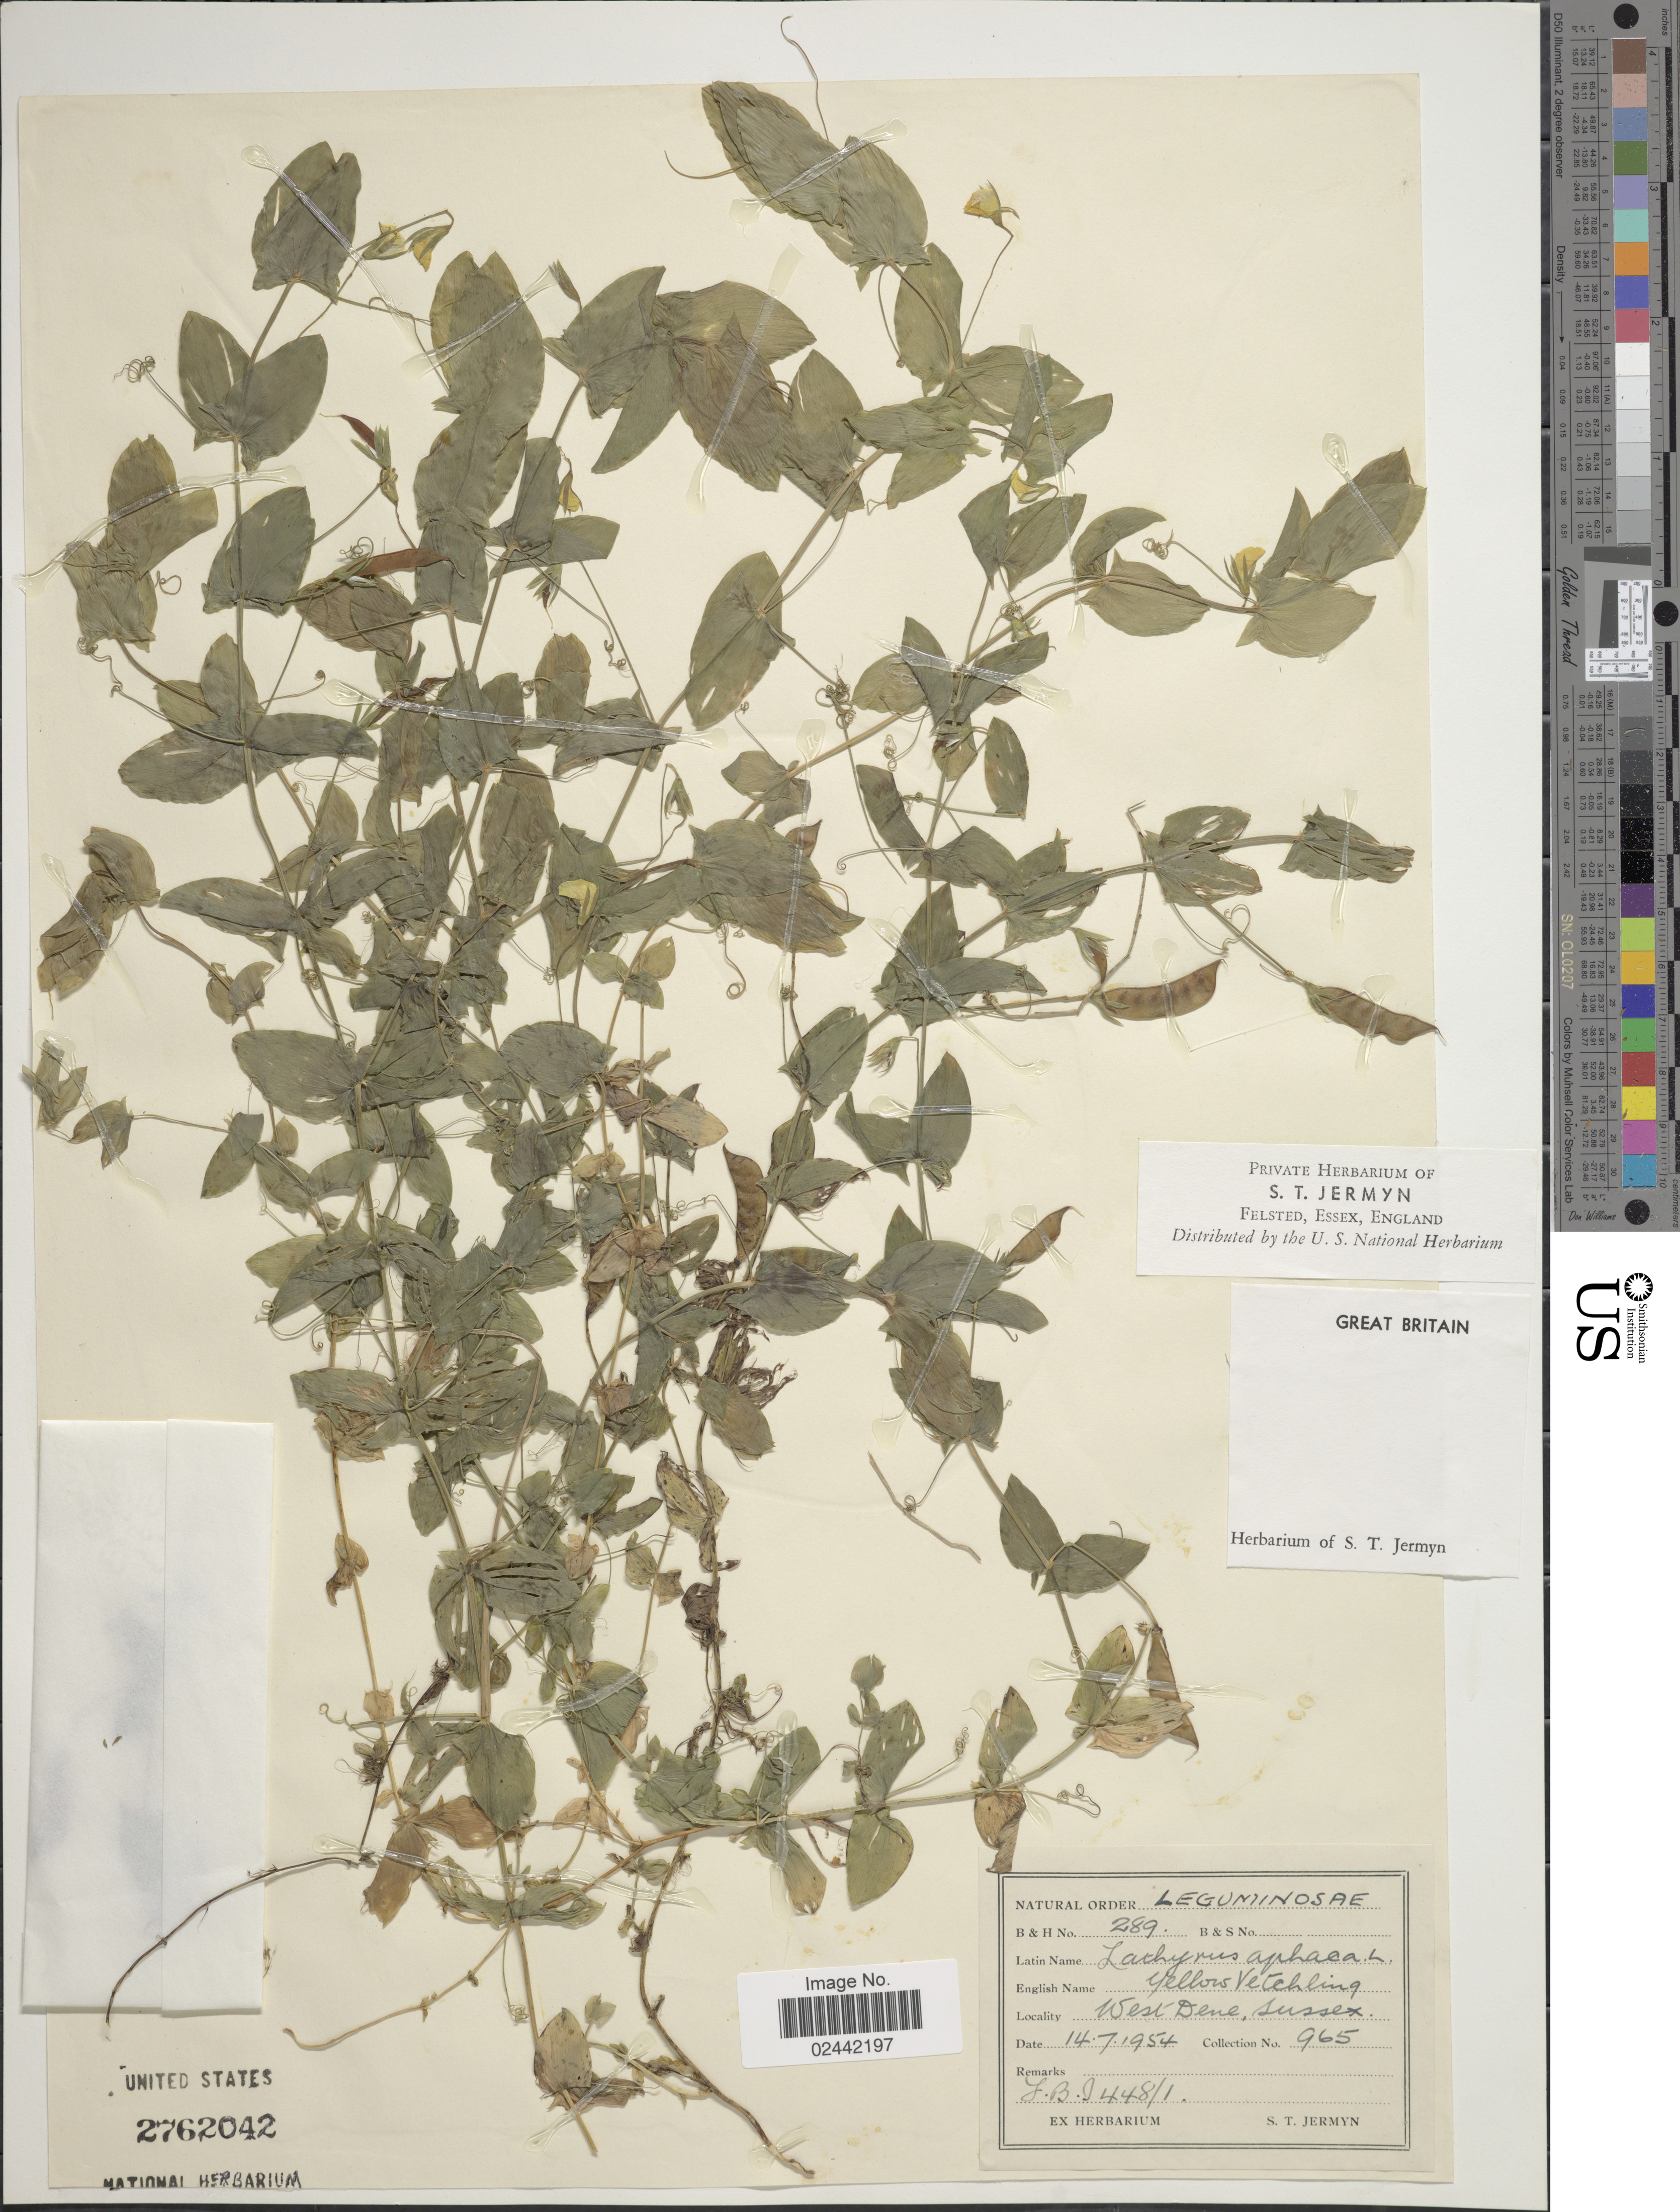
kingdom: Plantae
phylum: Tracheophyta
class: Magnoliopsida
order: Fabales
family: Fabaceae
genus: Lathyrus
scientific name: Lathyrus aphaca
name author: L.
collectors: ex herb. S. T. Jermyn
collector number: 289/965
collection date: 1954-07-14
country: United Kingdom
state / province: England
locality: Great Britain. West Dene, Sussex.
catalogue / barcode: US 2762042